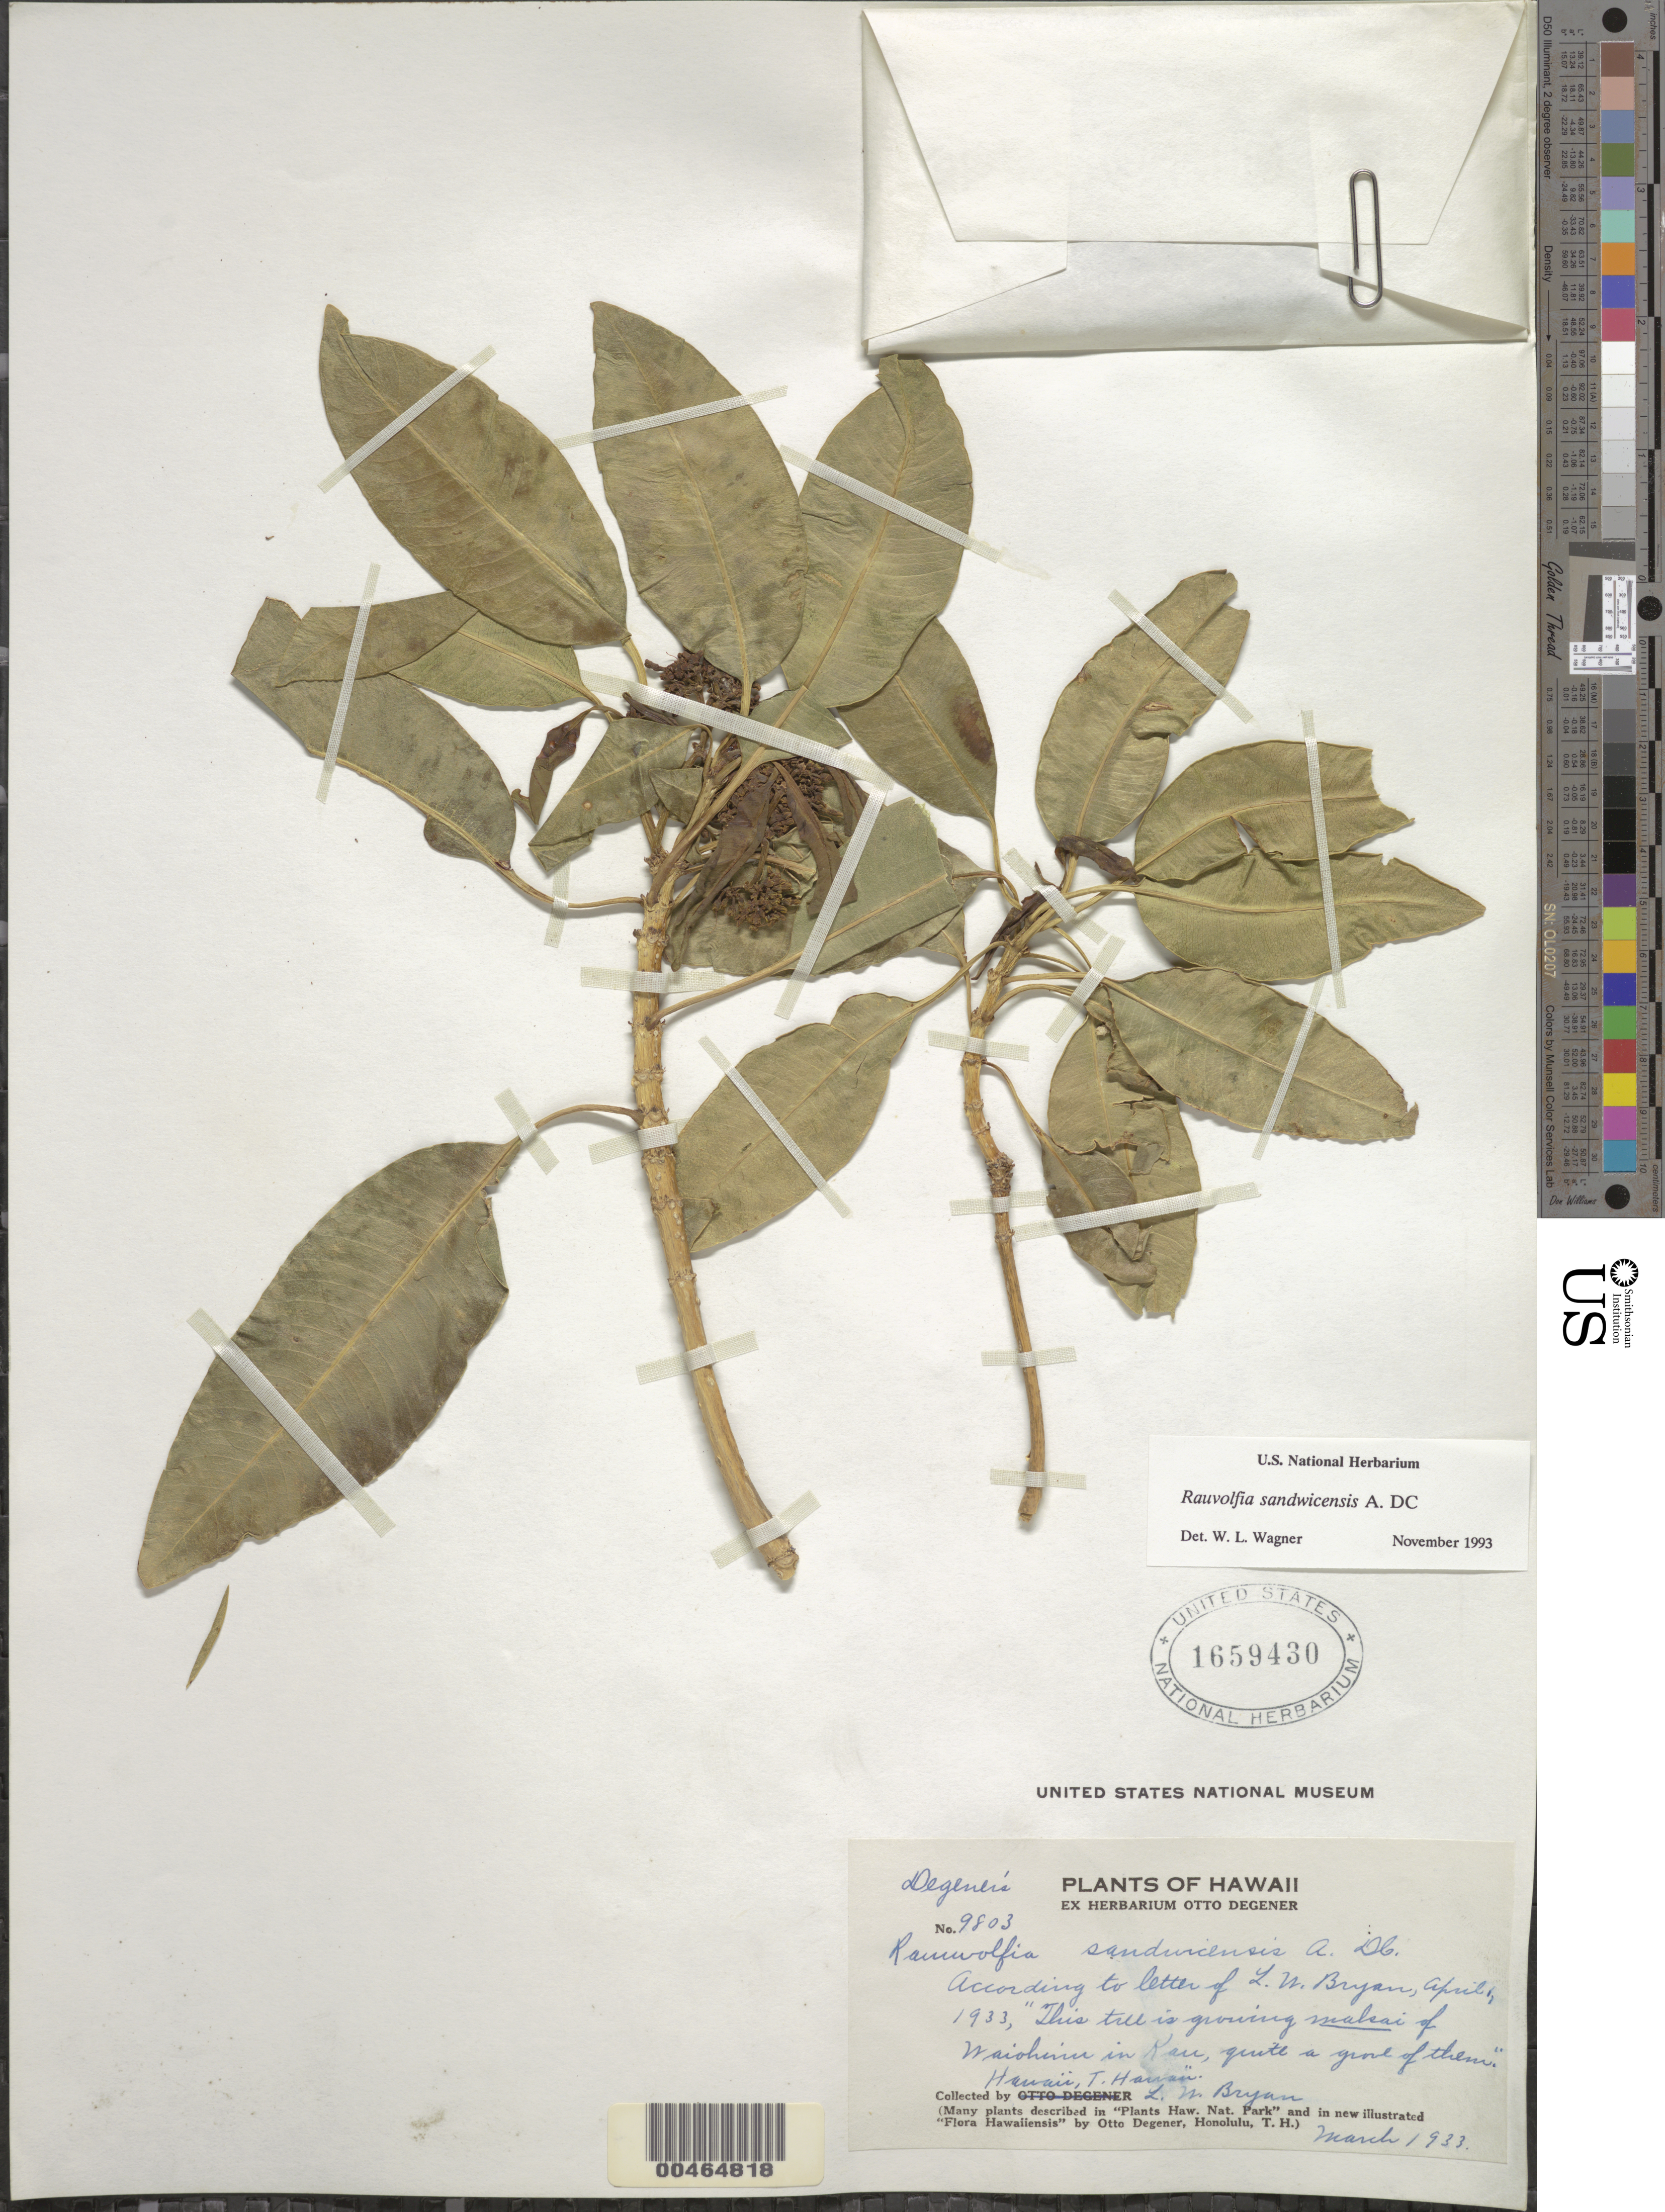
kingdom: Plantae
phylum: Tracheophyta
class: Magnoliopsida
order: Gentianales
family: Apocynaceae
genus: Rauvolfia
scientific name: Rauvolfia sandwicensis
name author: A. DC.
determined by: Wagner, W. L., (BOT), Smithsonian Institution - National Museum of Natural History (UNITED STATES)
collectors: L. Bryan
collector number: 9803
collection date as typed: Mar 1933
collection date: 1933-03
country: United States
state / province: Hawaii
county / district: Hawaii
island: Hawaii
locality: Makai of Waiohinu in Kau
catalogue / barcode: US 1659430